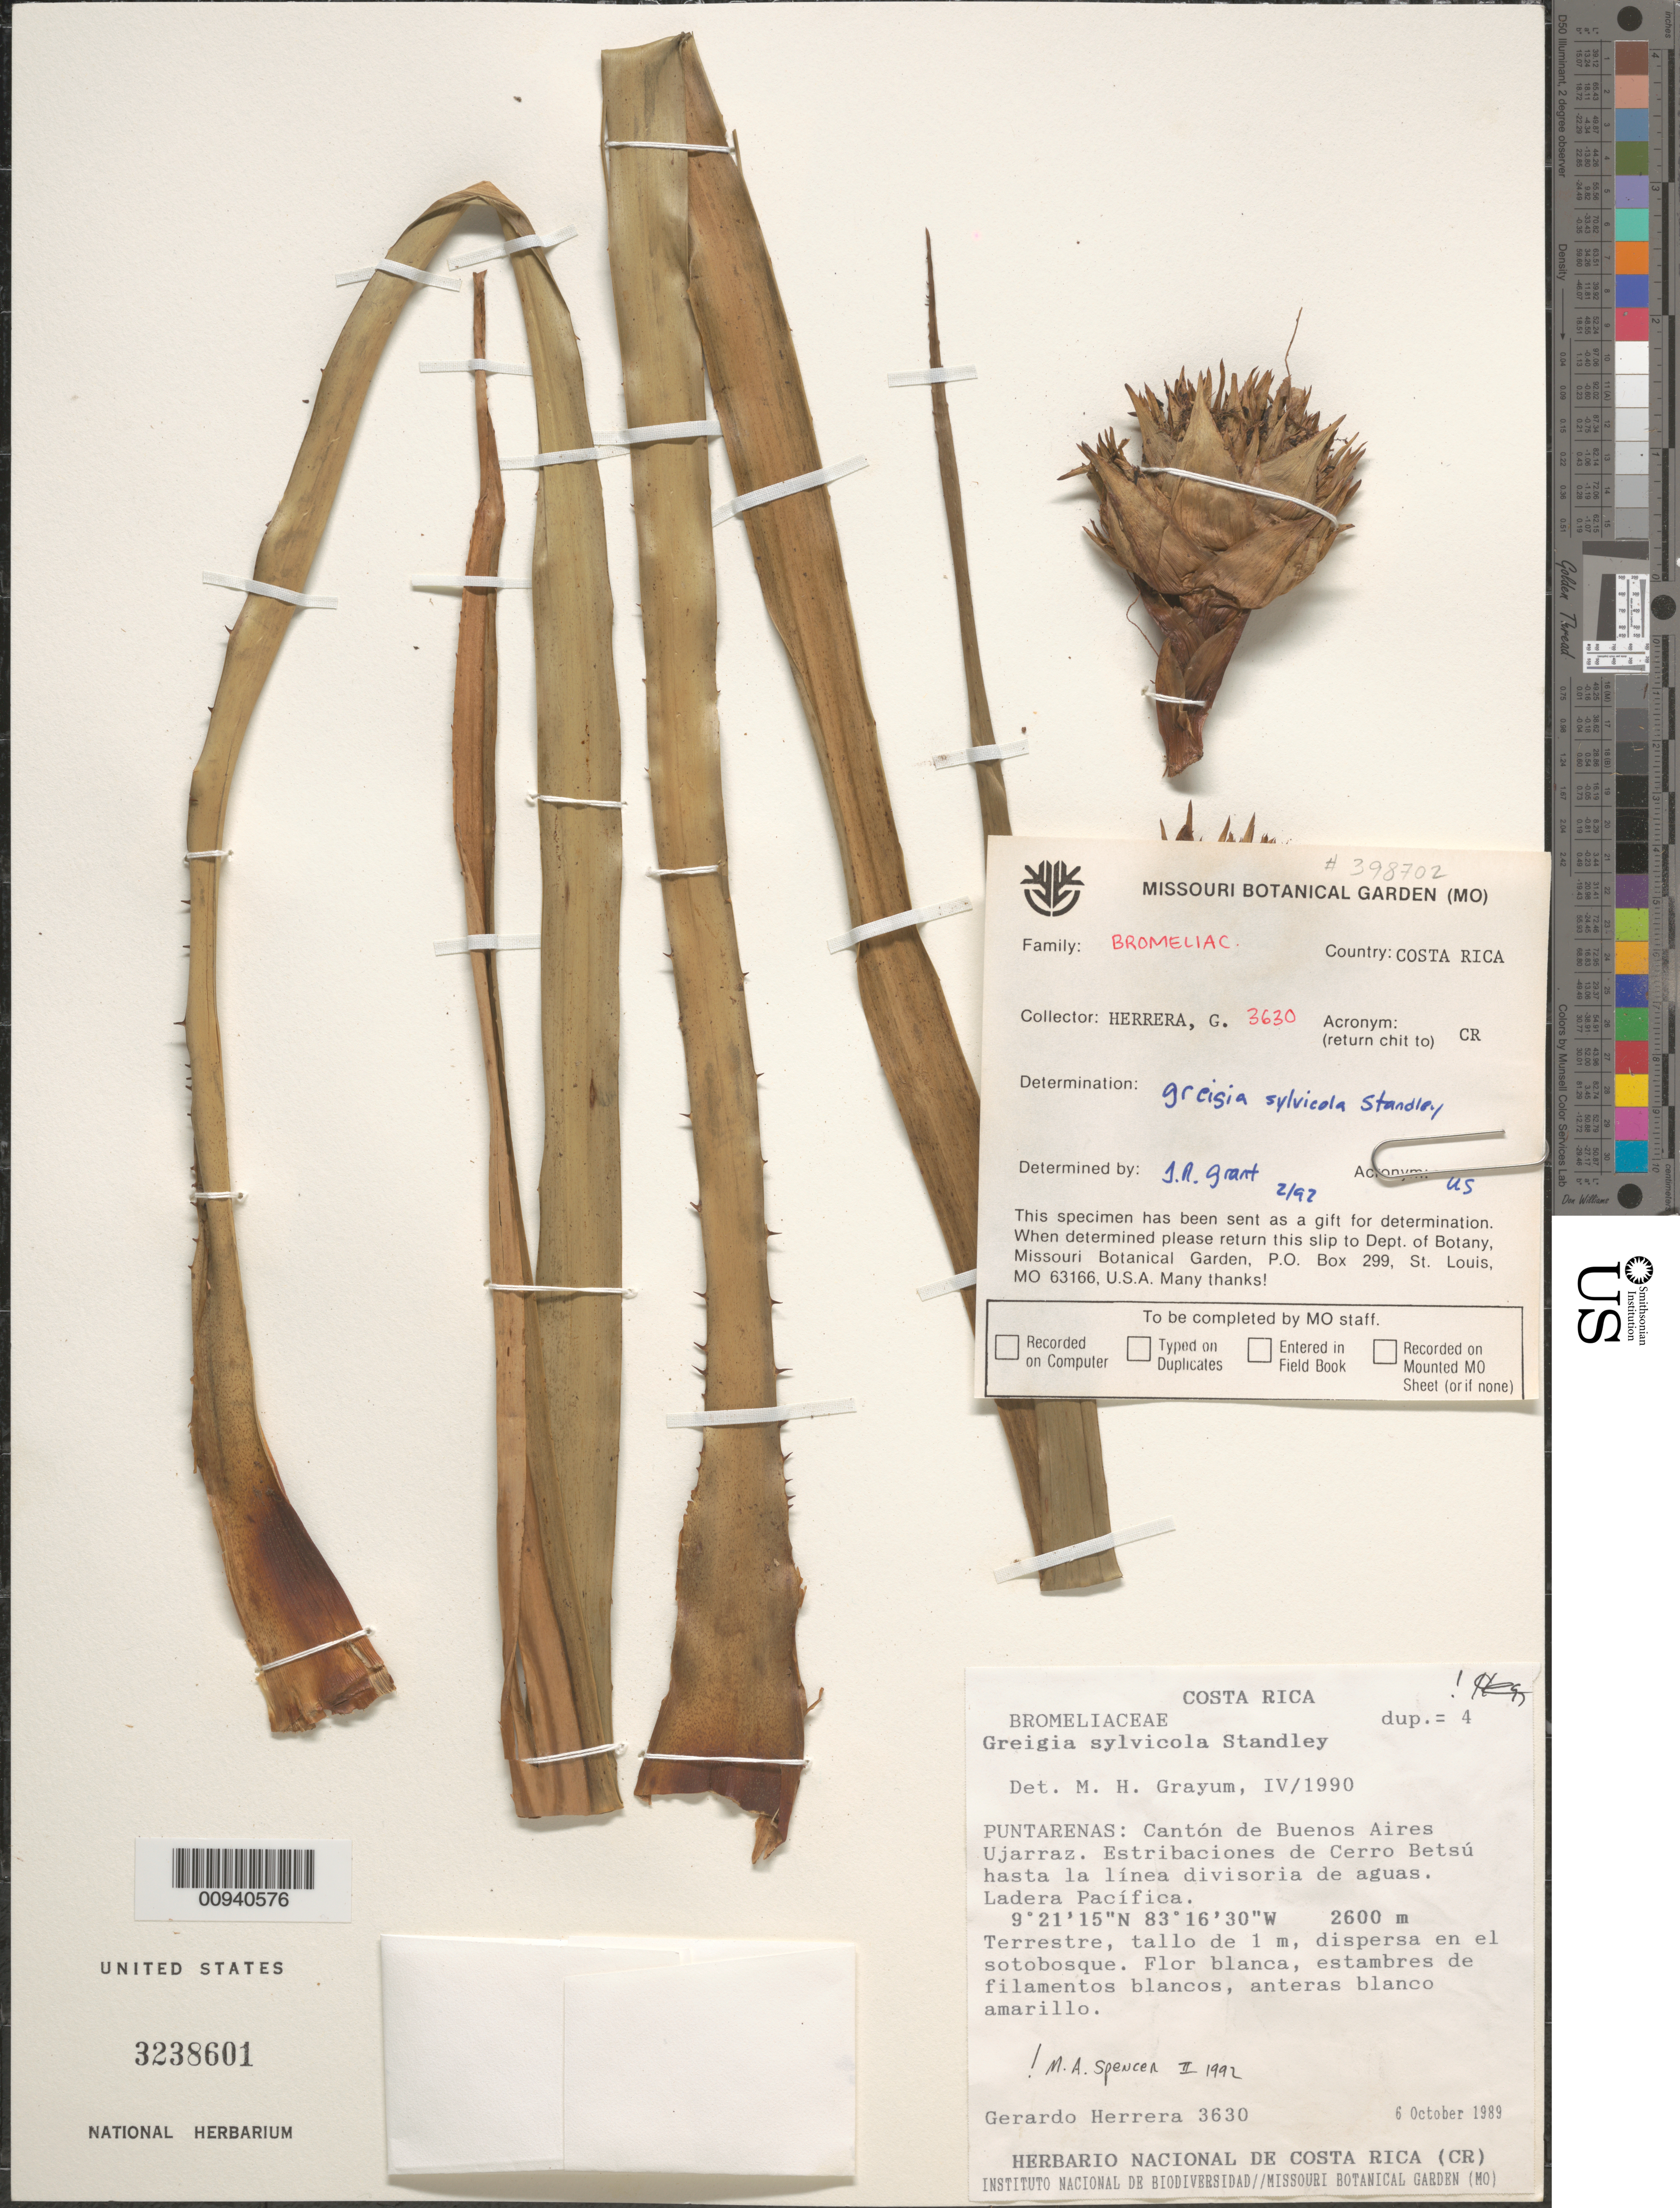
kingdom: Plantae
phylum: Tracheophyta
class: Liliopsida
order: Poales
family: Bromeliaceae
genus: Greigia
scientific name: Greigia sylvicola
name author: Standl.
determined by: Grant, J. R., (SWITZERLAND)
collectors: G. Herrera Ch.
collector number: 3630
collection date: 1989-10-06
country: Costa Rica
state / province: Puntarenas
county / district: Buenos Aires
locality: Ujarraz. Estribaciones de Cerro Betsu hasta la linea divisoria de aguas. Ladera Pacifica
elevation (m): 2600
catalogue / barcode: US 3238601